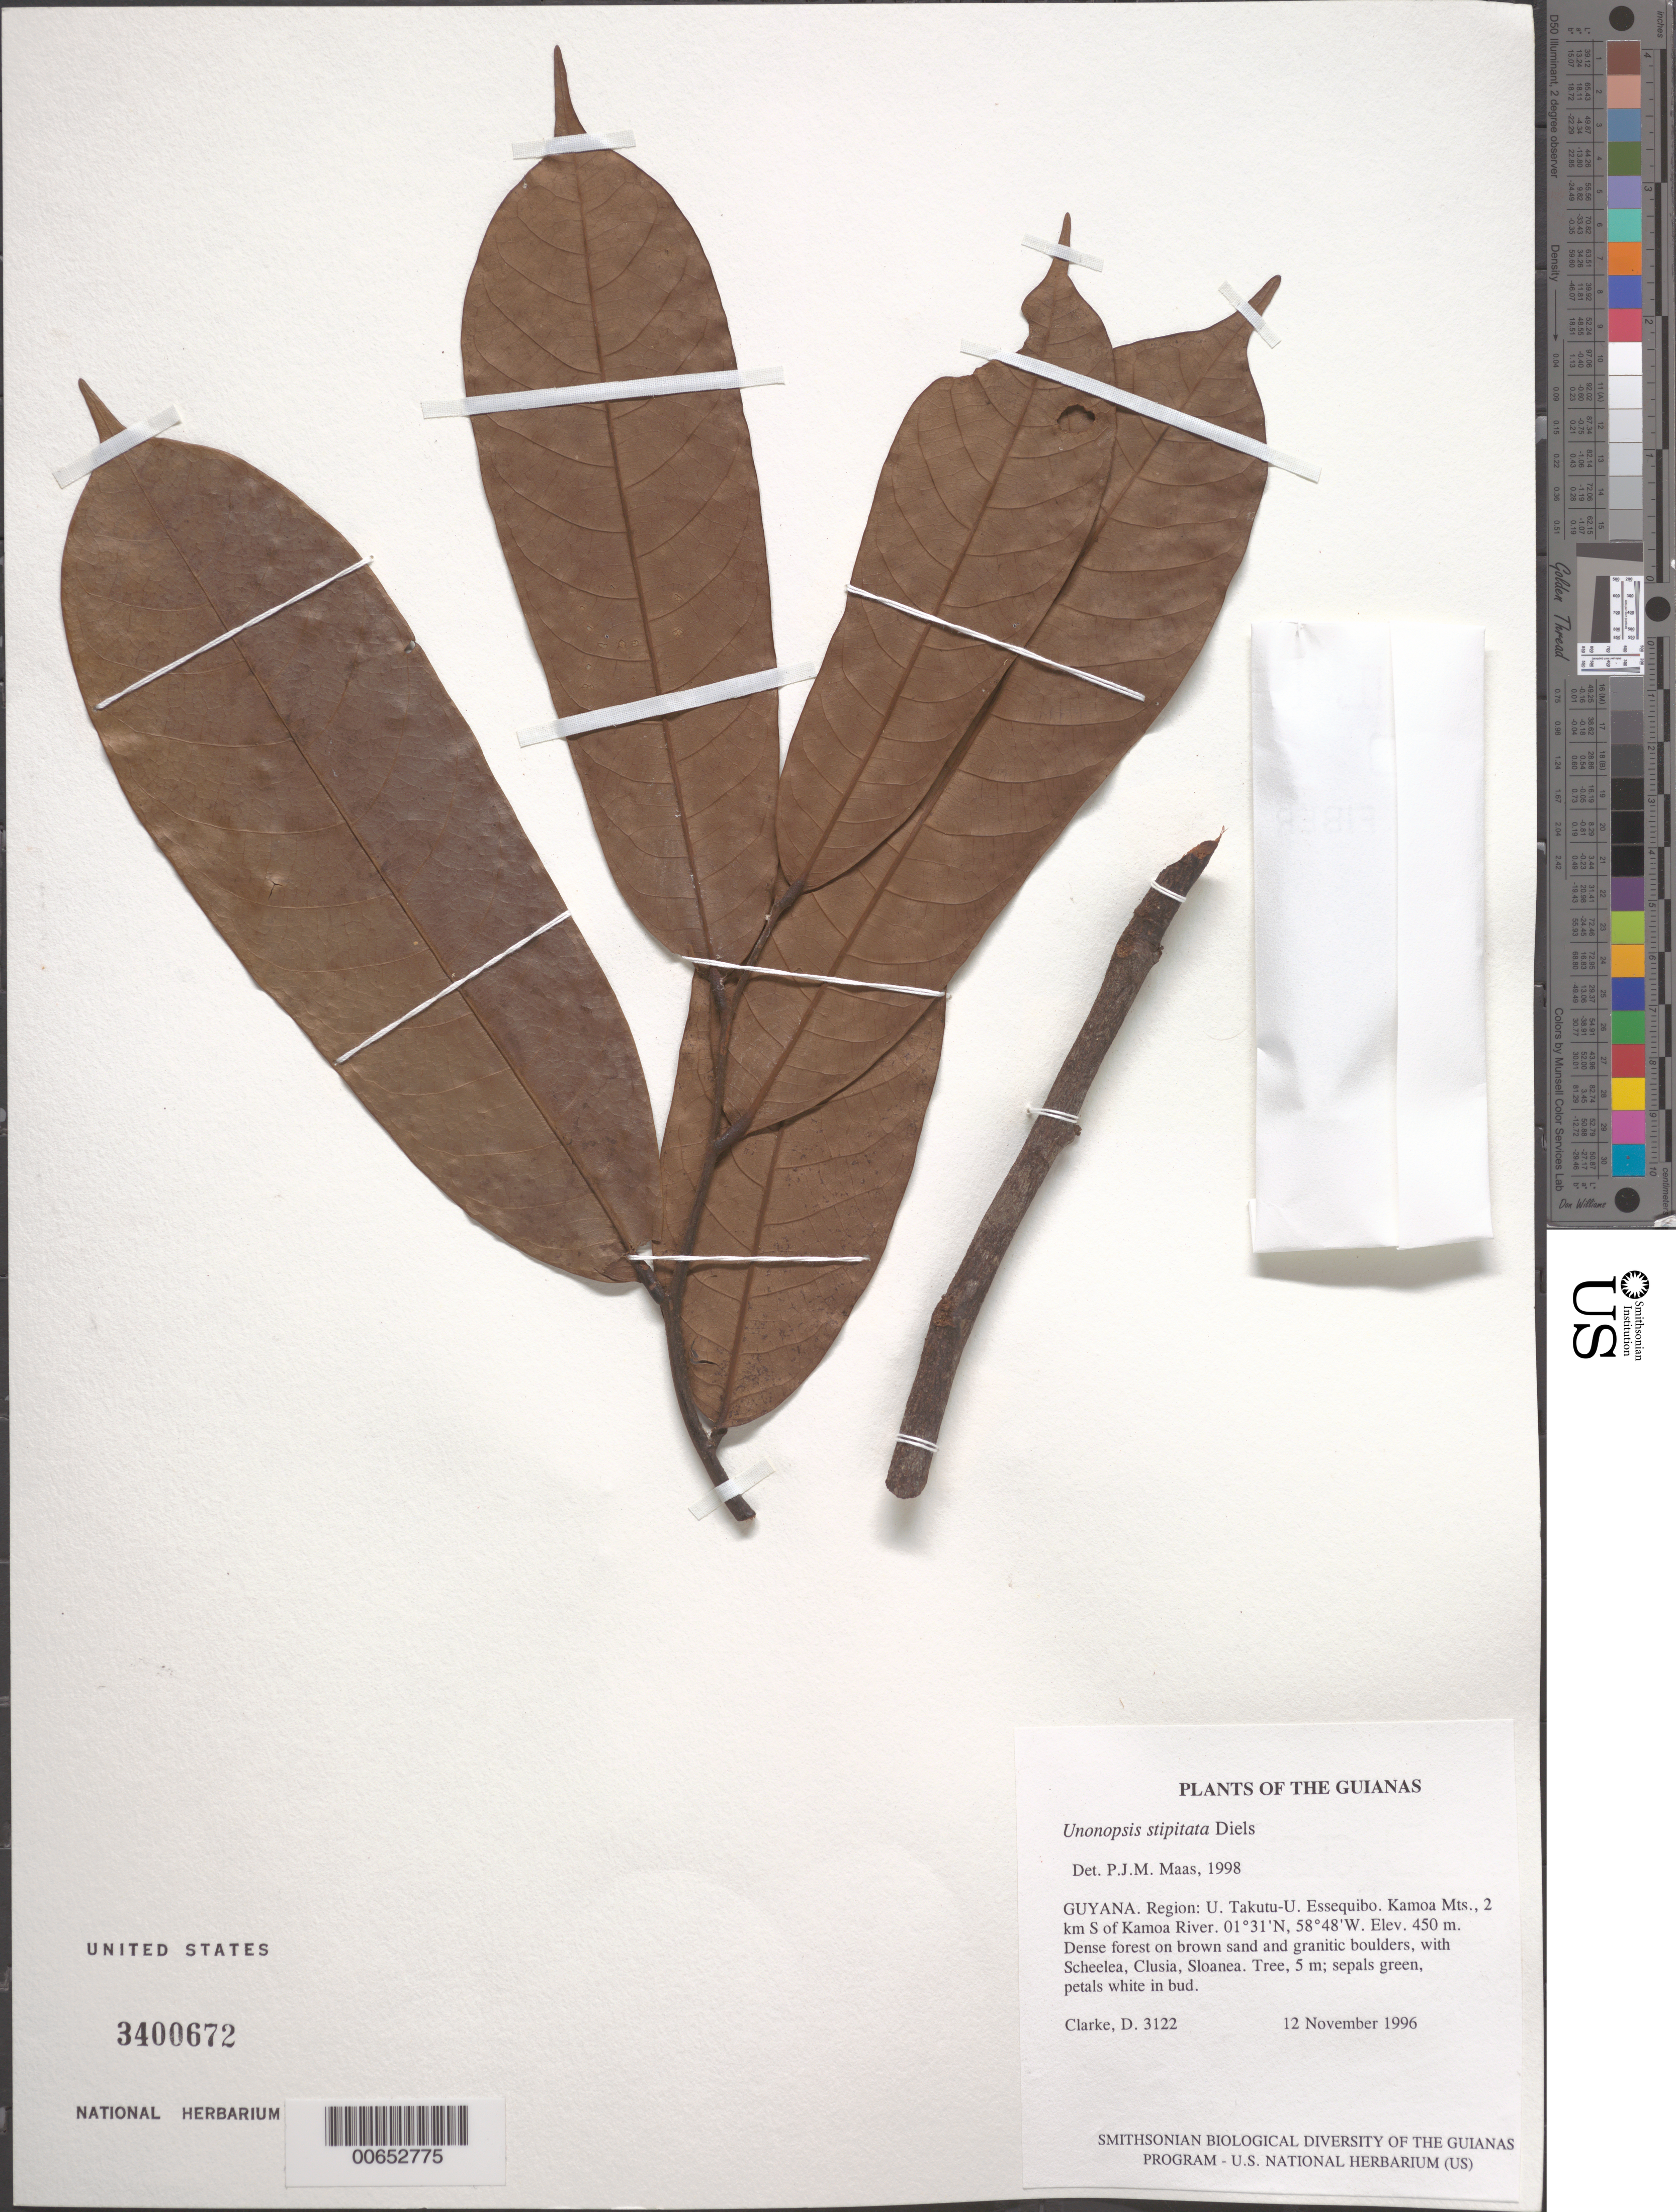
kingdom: Plantae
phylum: Tracheophyta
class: Magnoliopsida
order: Magnoliales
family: Annonaceae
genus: Unonopsis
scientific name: Unonopsis stipitata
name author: Diels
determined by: Maas, Paul J. M.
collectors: H. D. Clarke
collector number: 3122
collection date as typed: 12 November 1996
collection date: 1996-11-12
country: Guyana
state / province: U. Takutu-U. Essequibo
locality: Kamoa Mts., 2 km S of Kamoa River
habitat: Dense forest on brown sand and granitic boulders, with Scheelea, Clusia, Sloanea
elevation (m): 450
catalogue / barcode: US 3400672